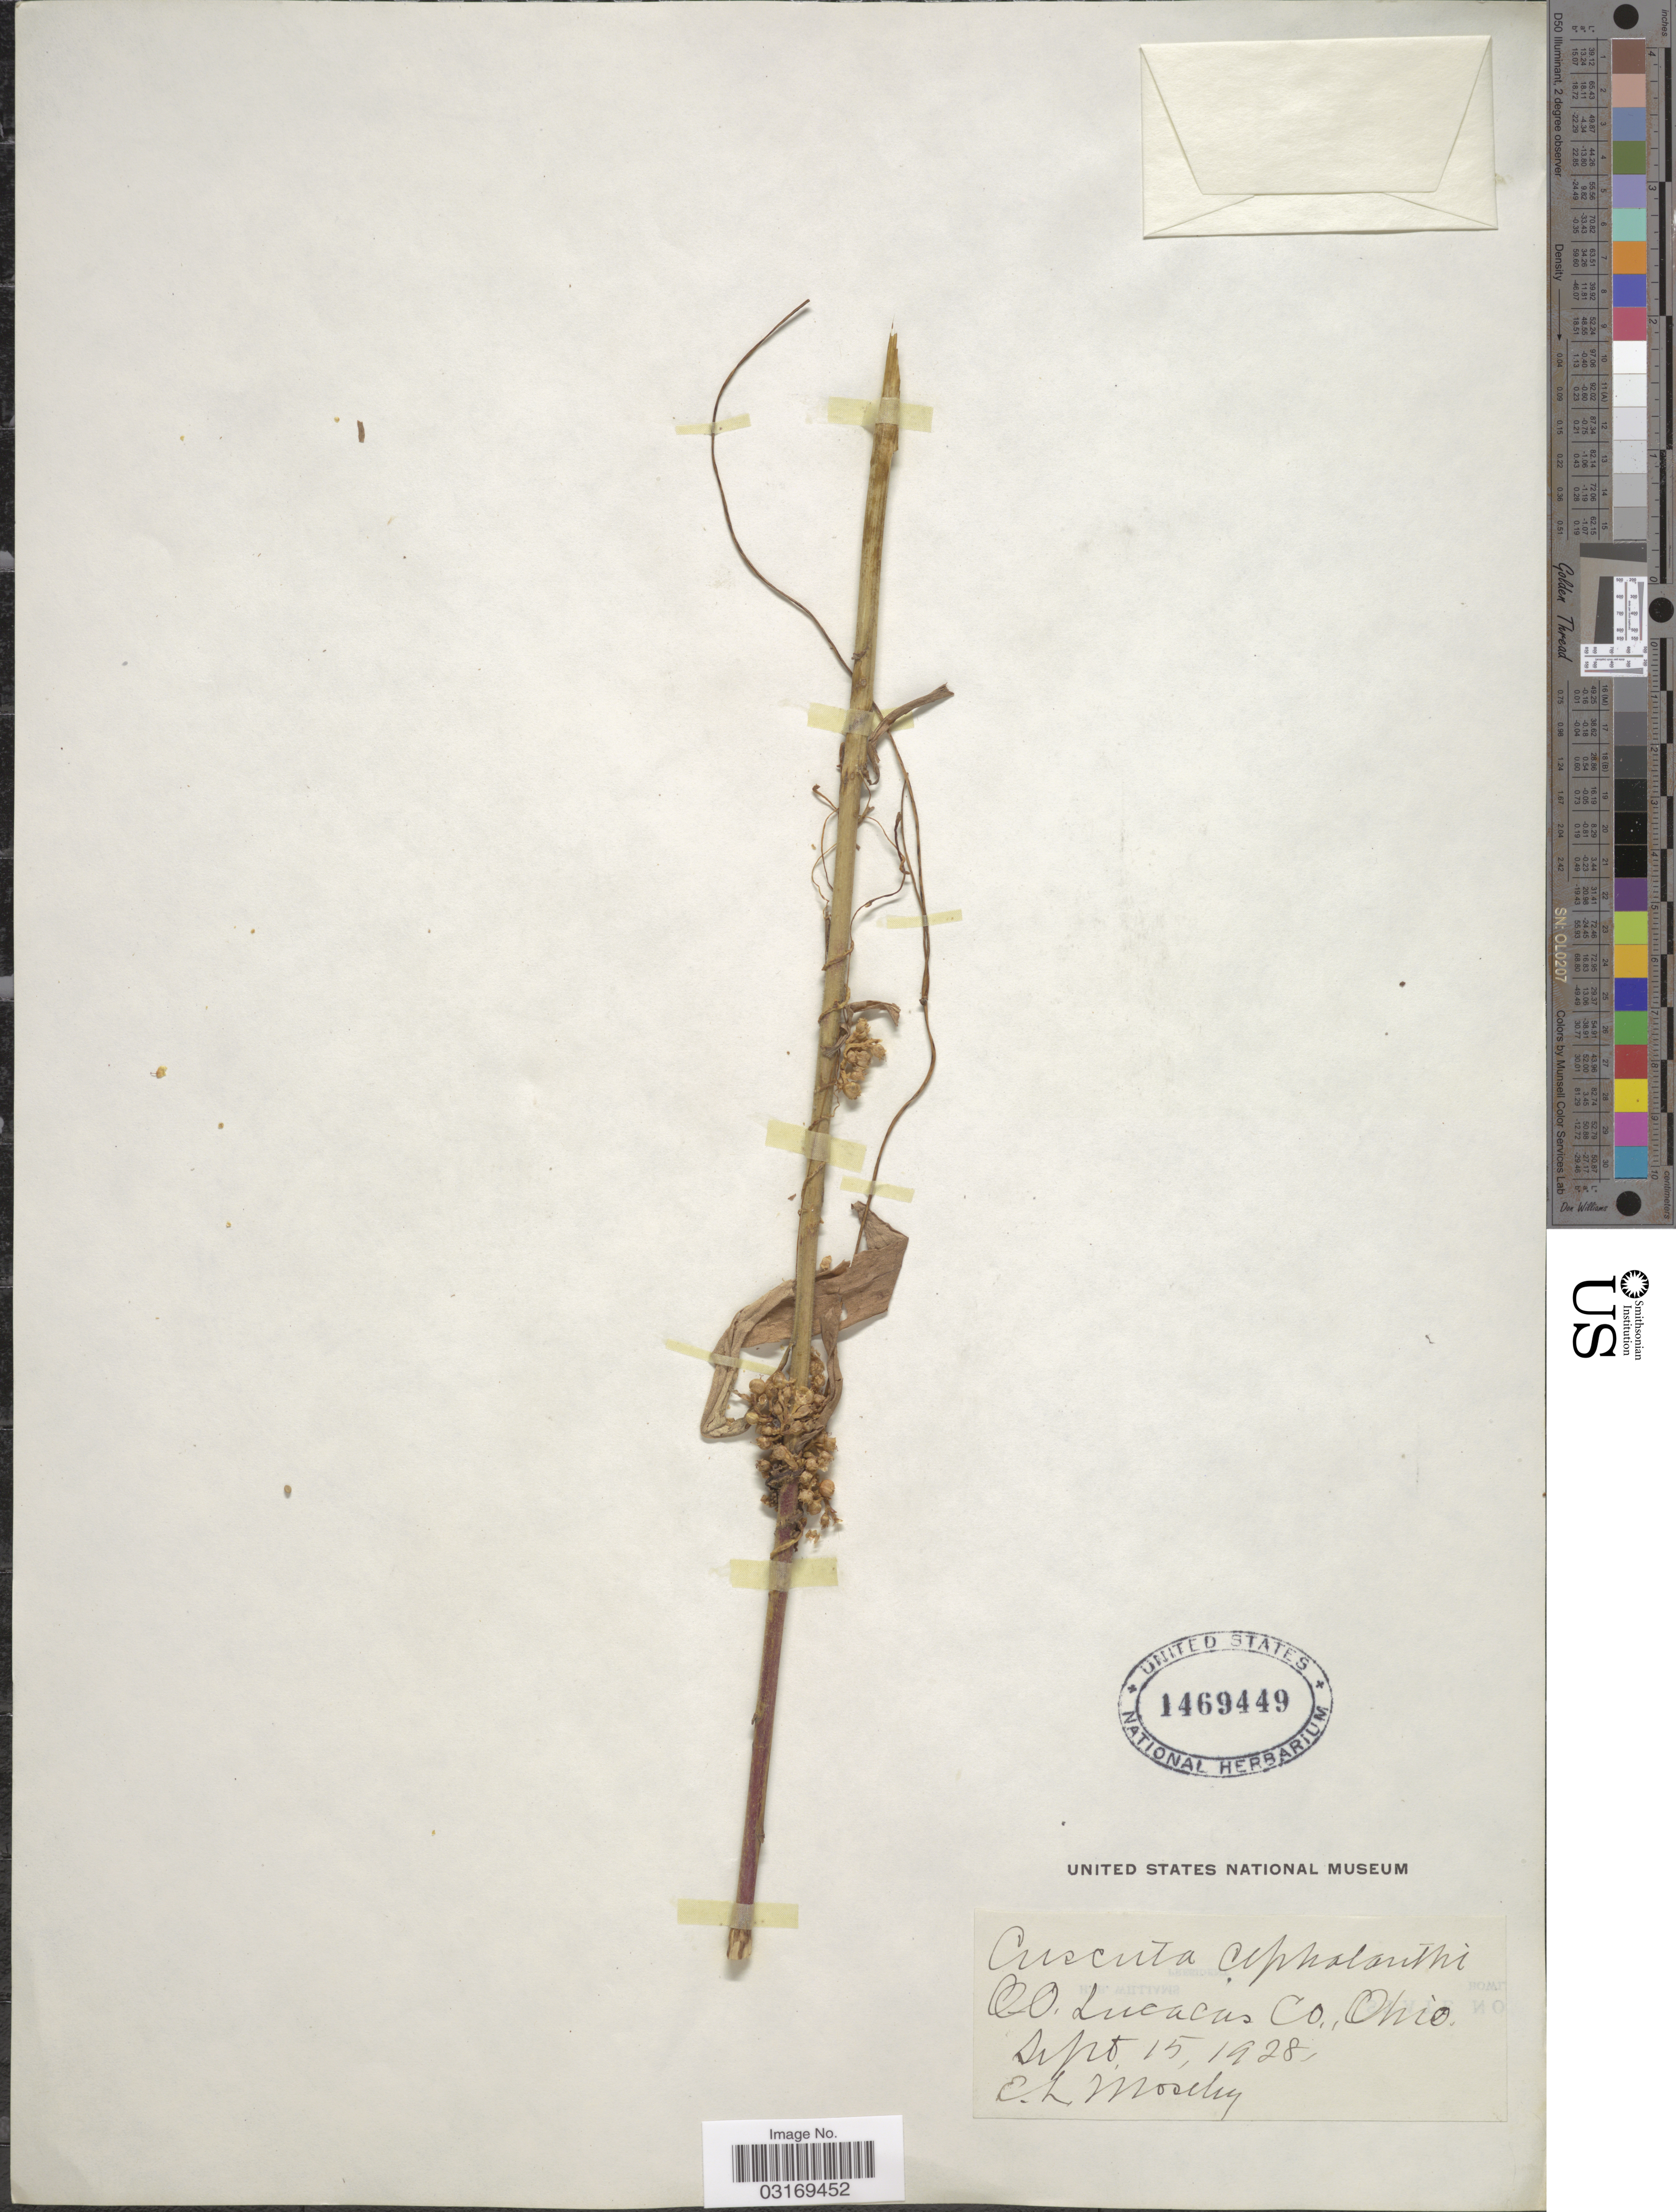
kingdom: Plantae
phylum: Tracheophyta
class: Magnoliopsida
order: Solanales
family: Convolvulaceae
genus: Cuscuta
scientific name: Cuscuta cephalanthi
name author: Engelm.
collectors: E. Moseley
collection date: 1928-09-15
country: United States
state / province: Ohio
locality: Lucacas Co.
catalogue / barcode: US 1469449